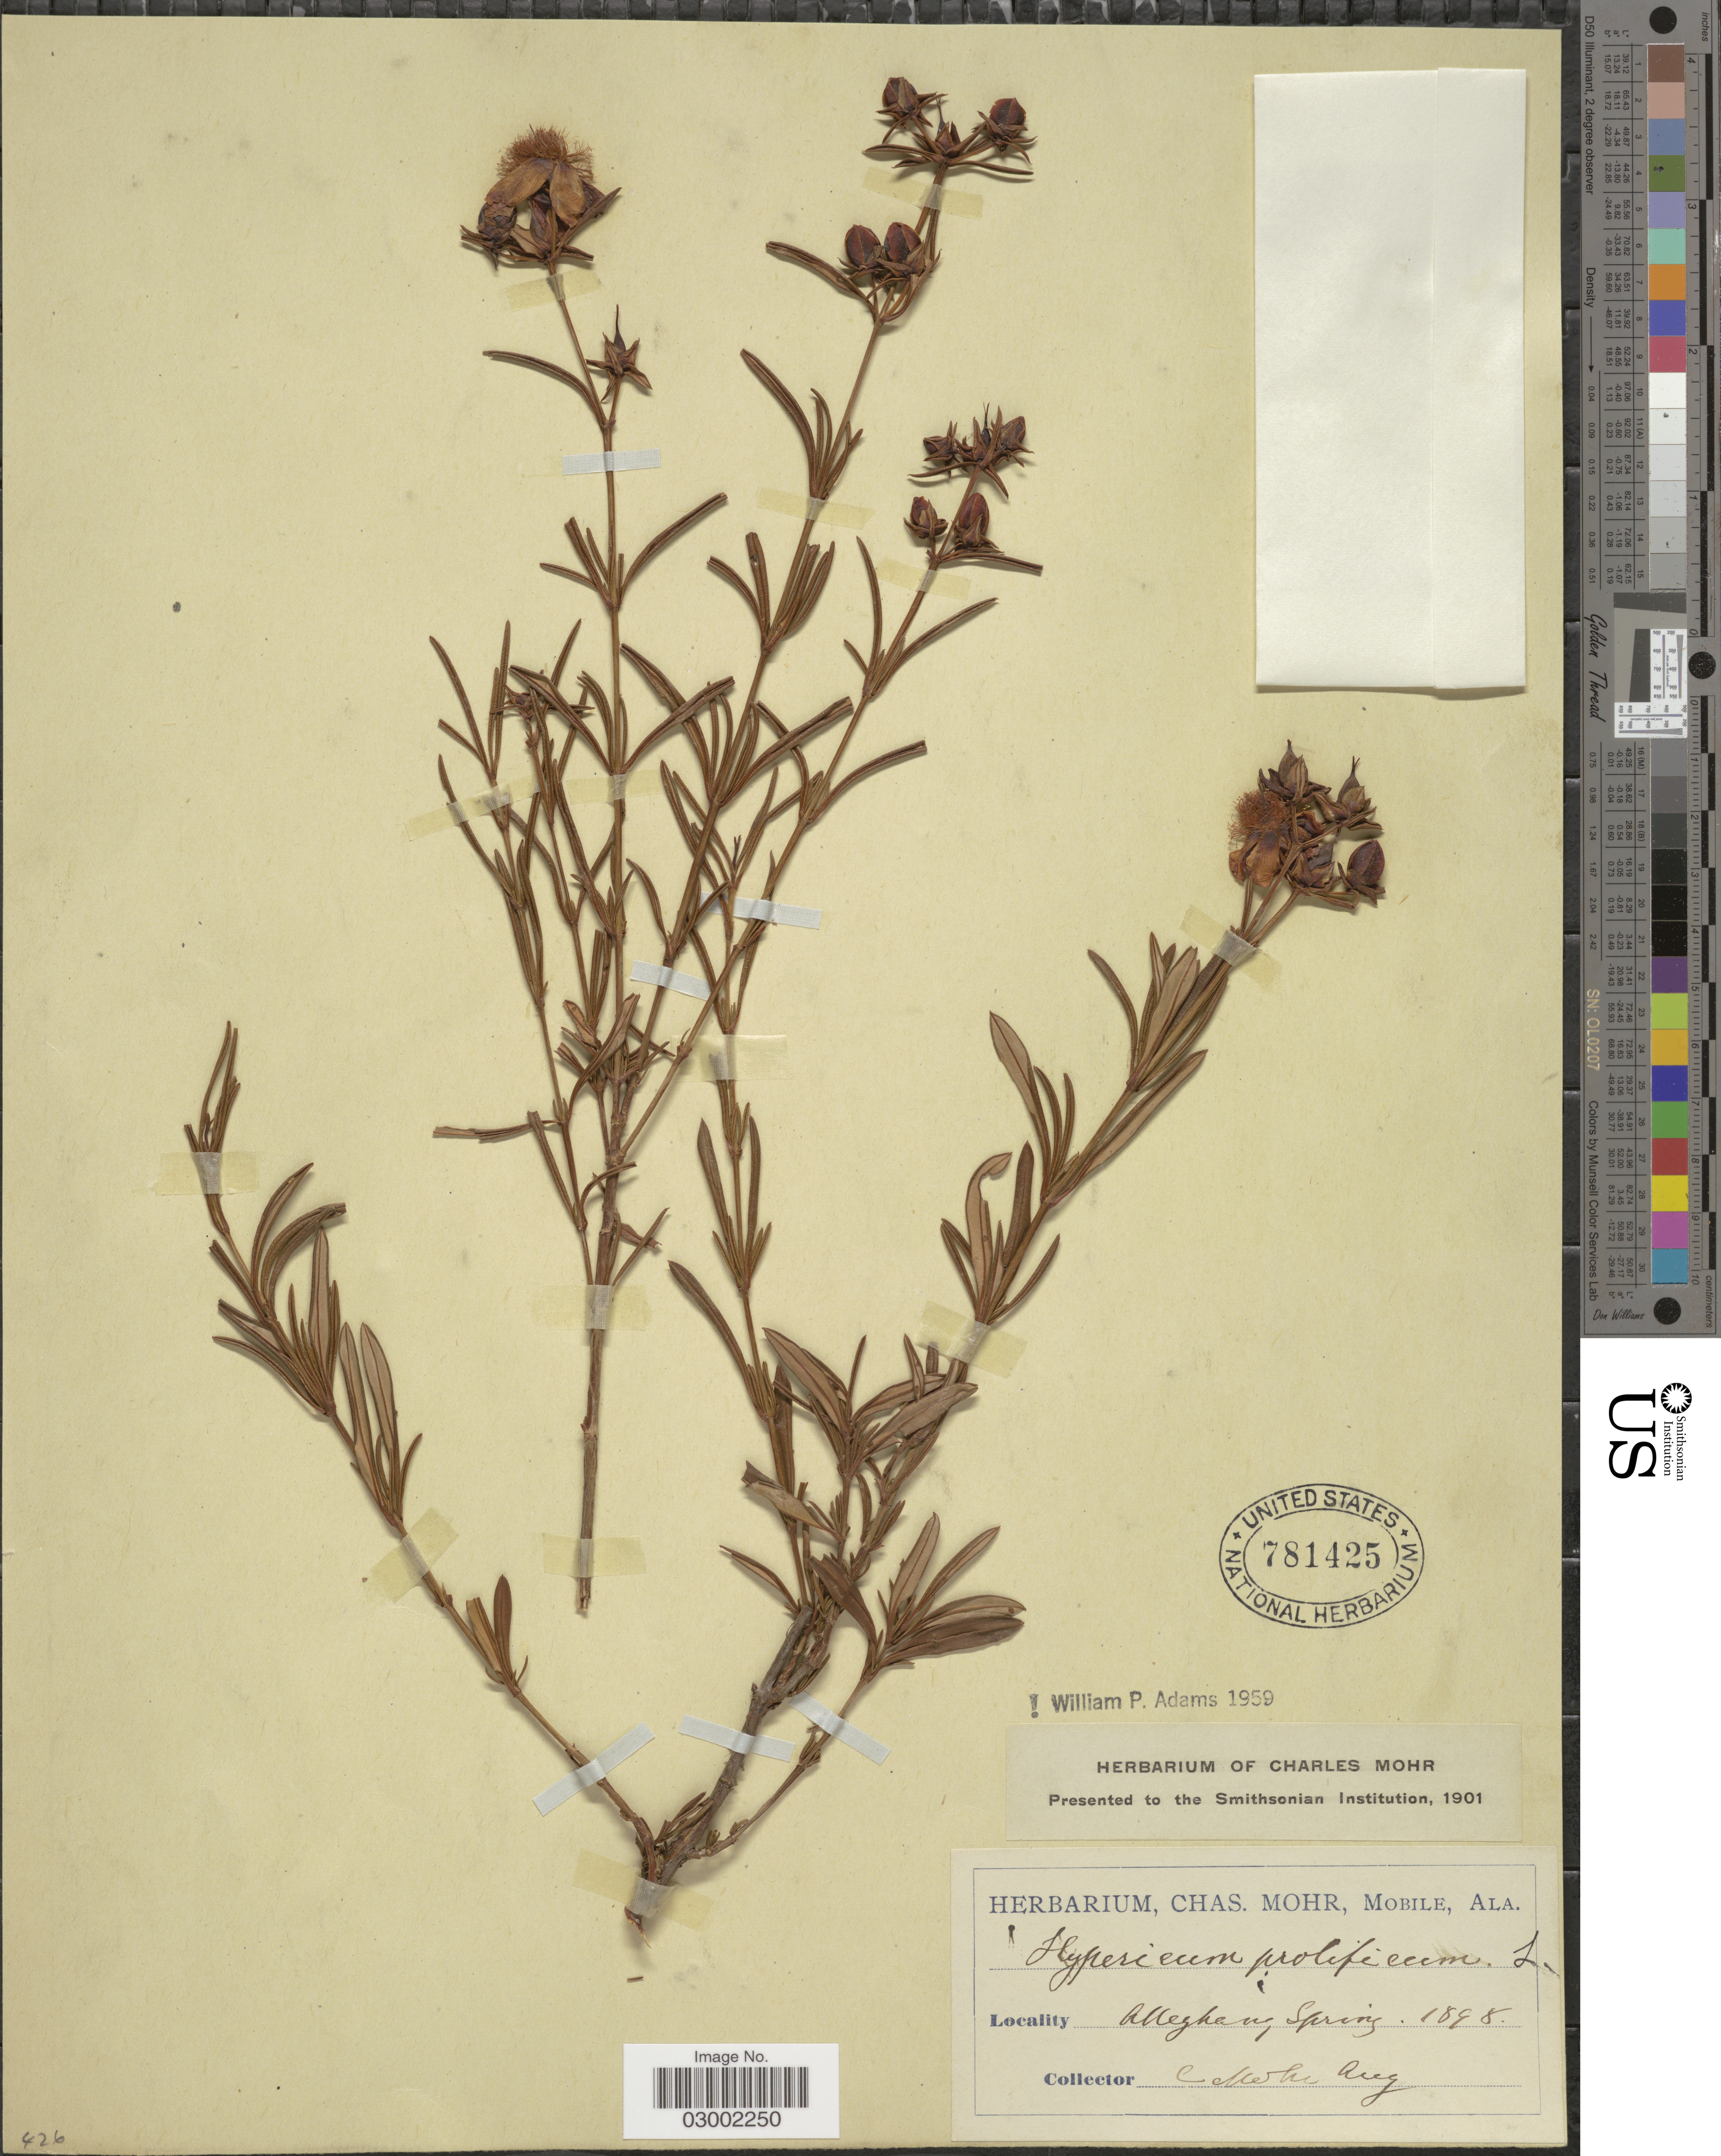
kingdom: Plantae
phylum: Tracheophyta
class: Magnoliopsida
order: Malpighiales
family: Hypericaceae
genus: Hypericum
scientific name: Hypericum prolificum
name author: L.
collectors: Mohr, C. T. (herbarium)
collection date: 1898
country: United States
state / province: Alabama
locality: Alleghany Spring.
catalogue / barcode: US 781425